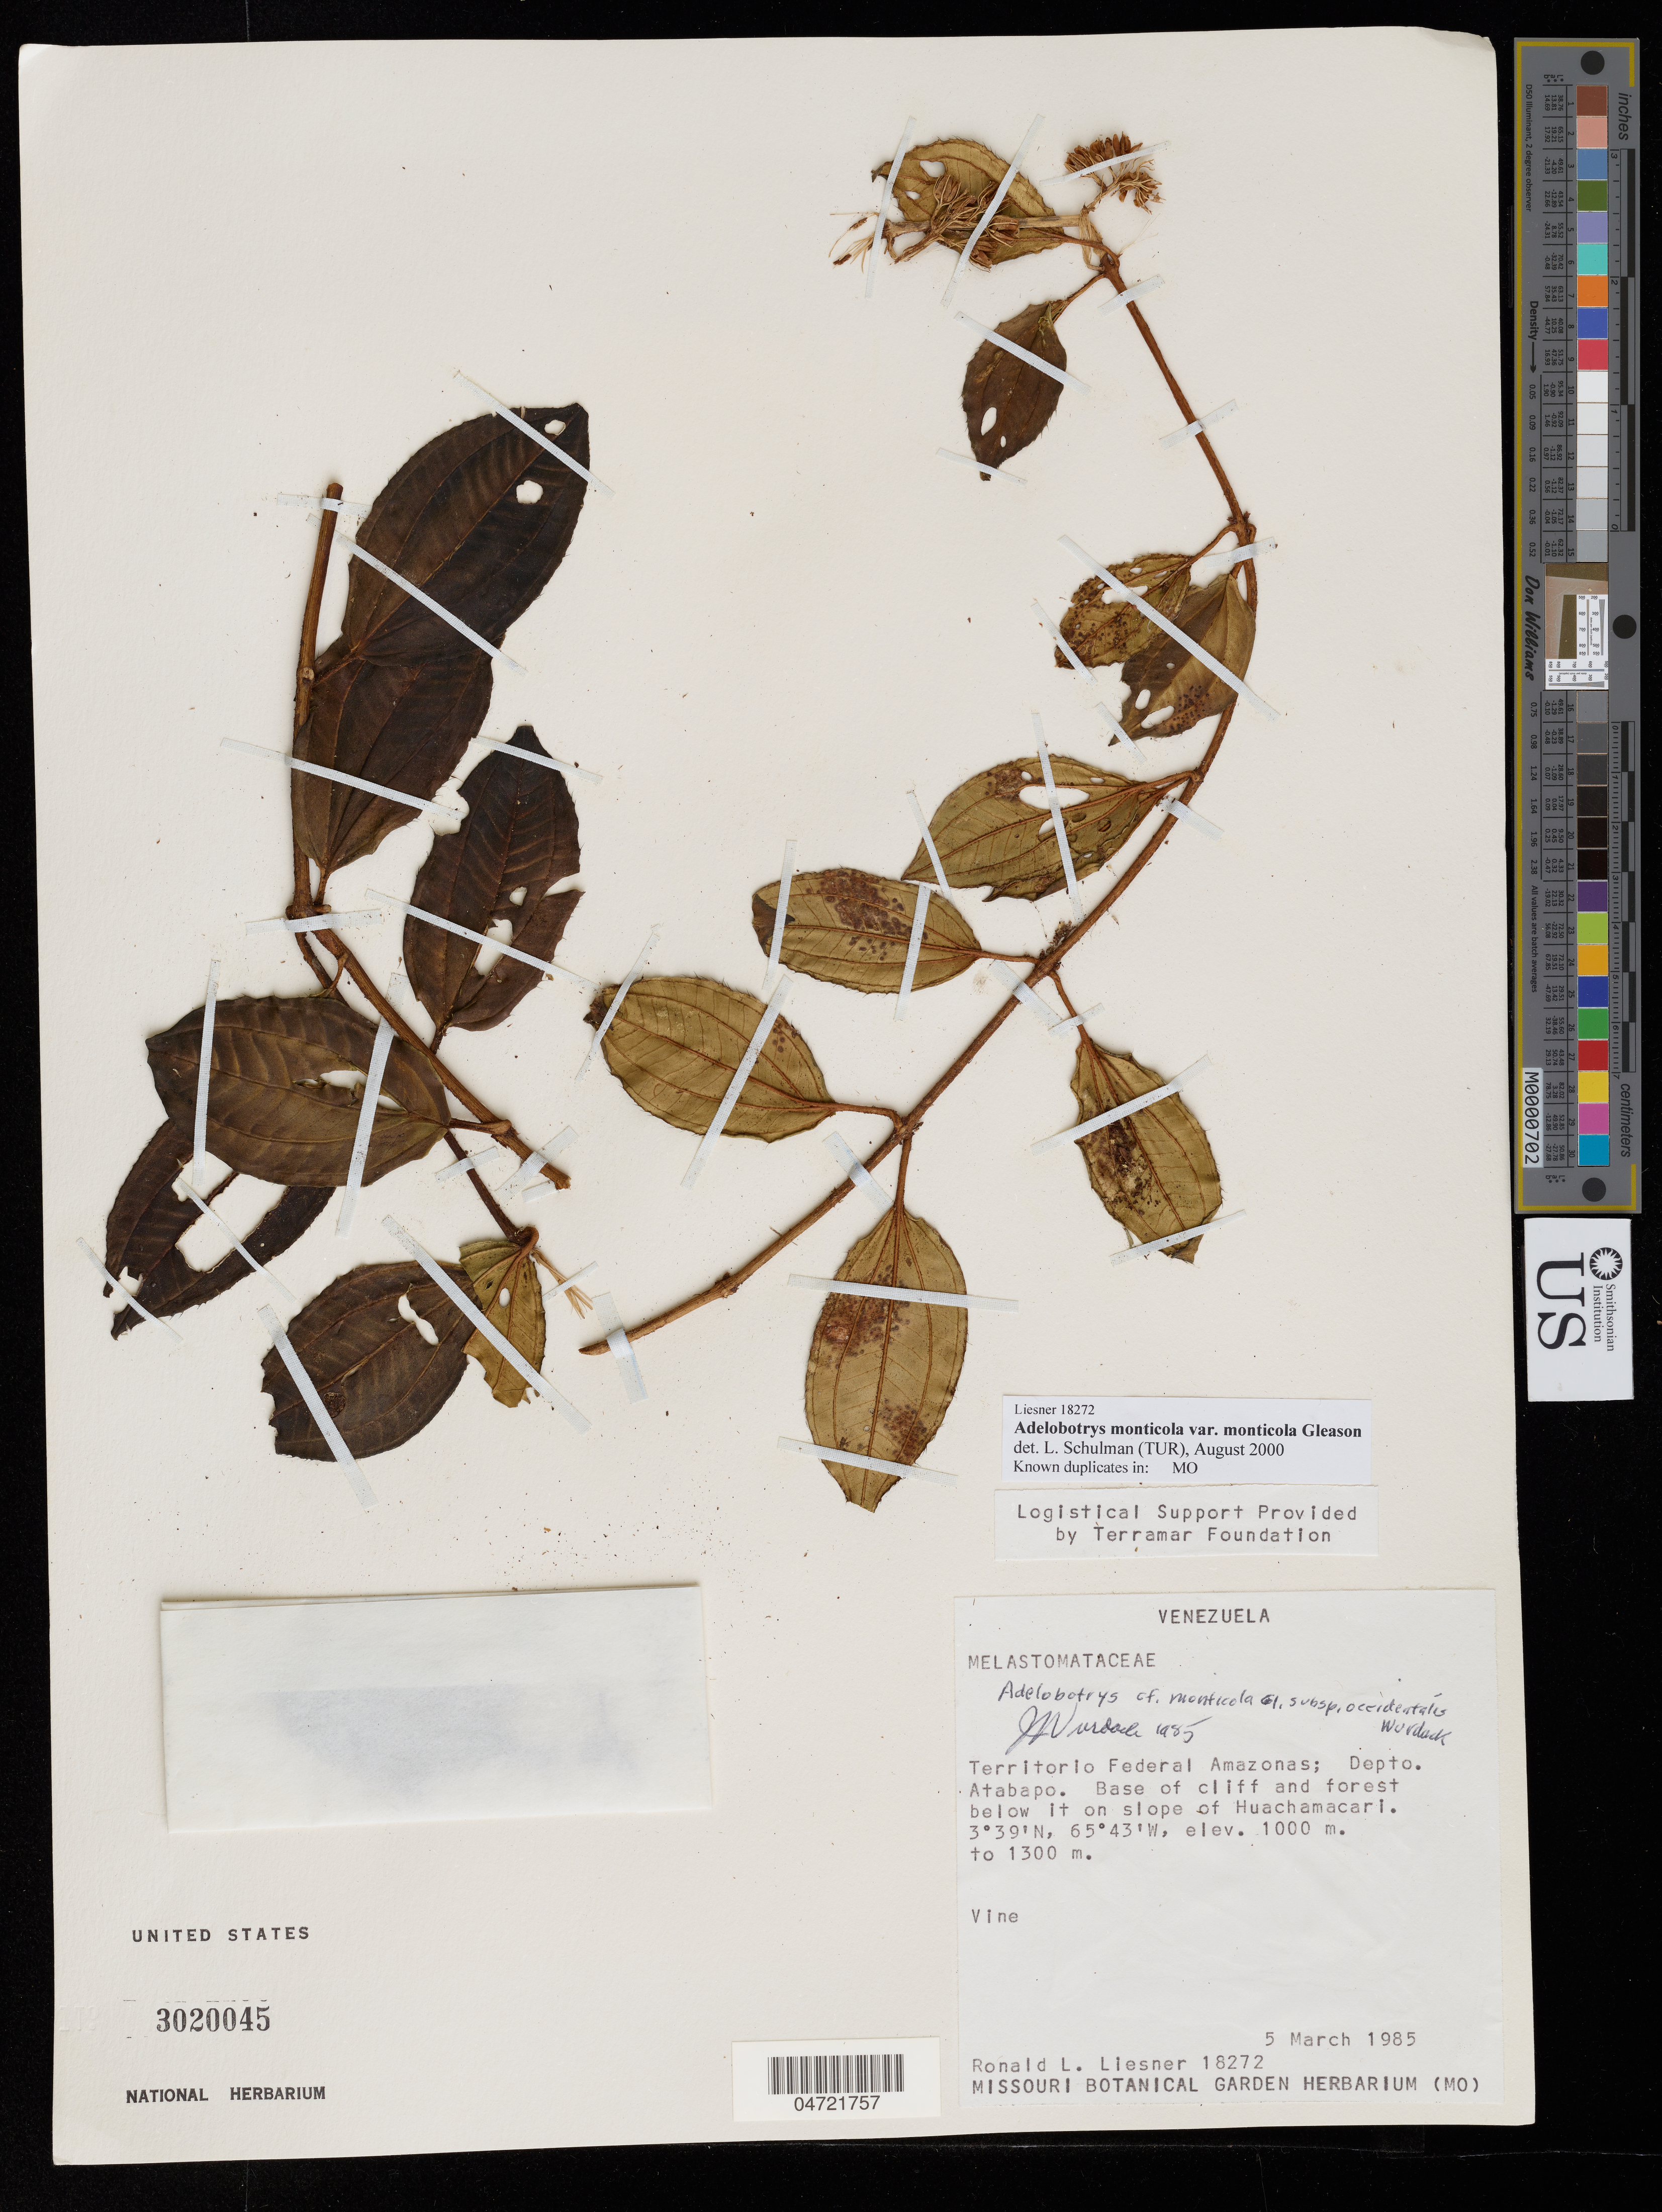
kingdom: Plantae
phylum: Tracheophyta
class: Magnoliopsida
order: Myrtales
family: Melastomataceae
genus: Adelobotrys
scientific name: Adelobotrys monticola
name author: Gleason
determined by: Schulman, Leif, (TUR), University of Turku (FINLAND)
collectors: R. L. Liesner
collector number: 18272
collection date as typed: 05 Mar 1985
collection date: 1985-03-05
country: Venezuela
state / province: Amazonas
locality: Depto. Atabapo, on slope of Huachamacari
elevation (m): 1000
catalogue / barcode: US 3020045